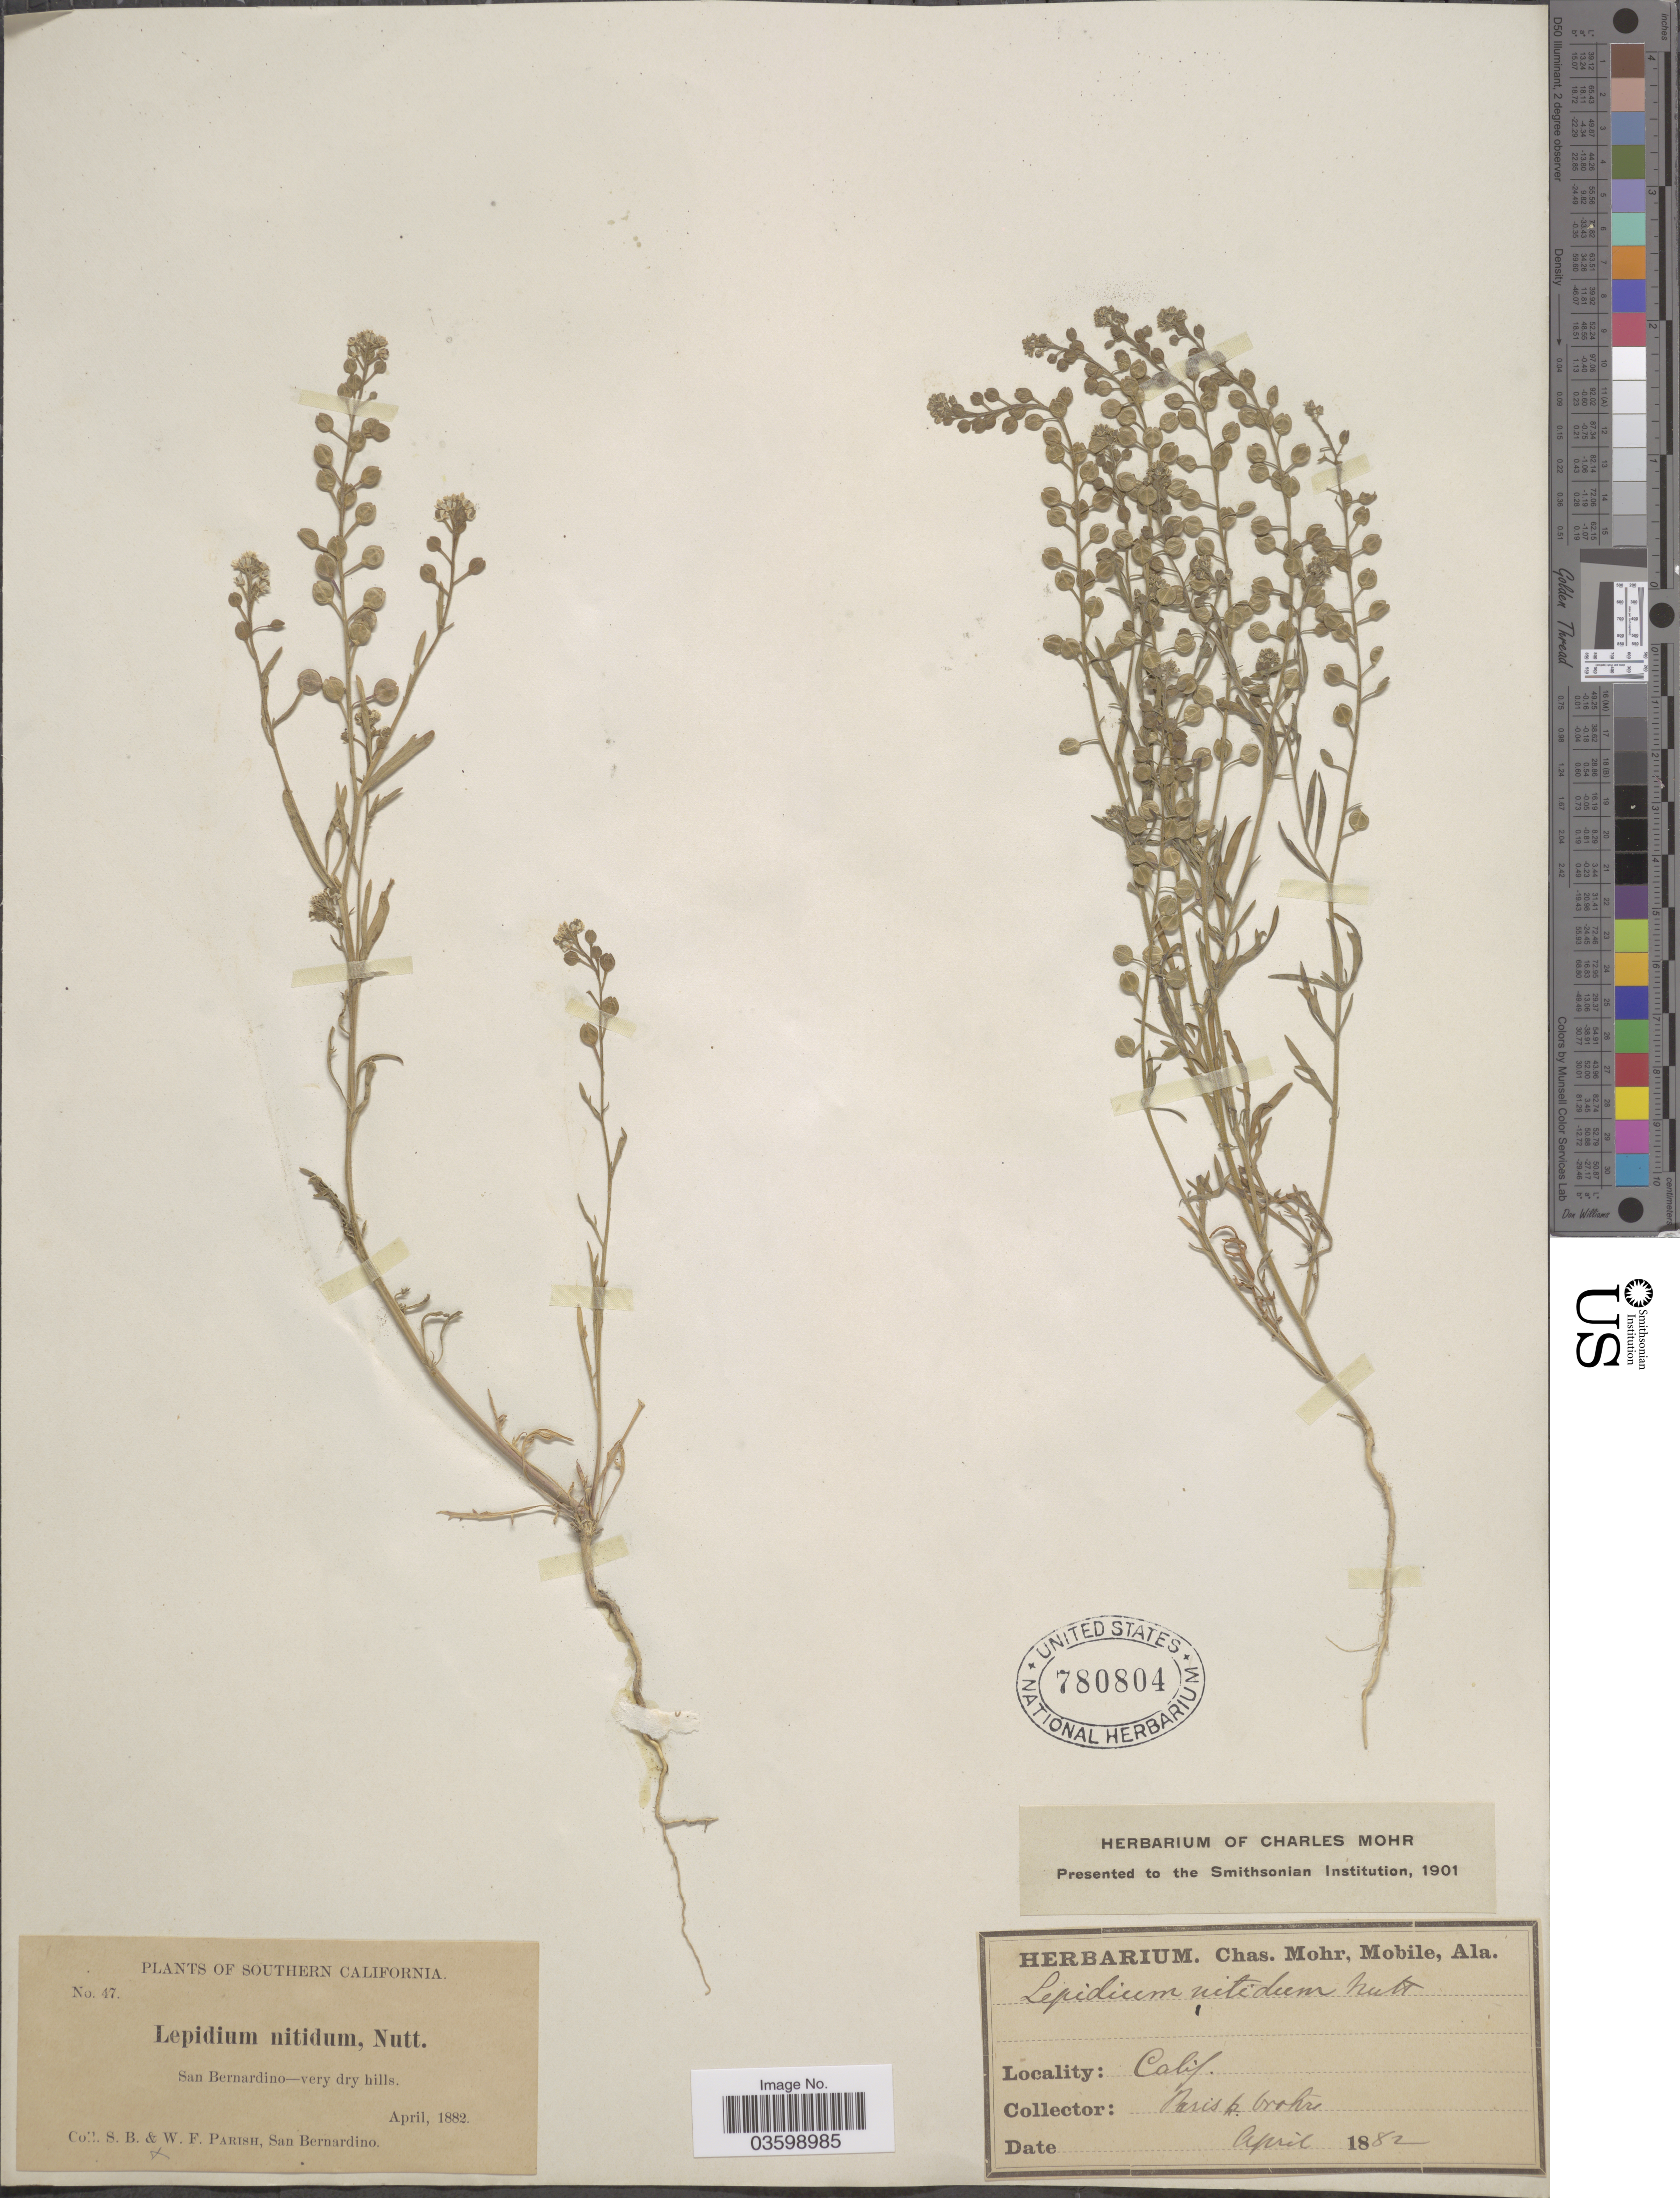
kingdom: Plantae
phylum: Tracheophyta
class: Magnoliopsida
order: Brassicales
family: Brassicaceae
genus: Lepidium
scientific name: Lepidium nitidum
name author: Nutt.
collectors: S. B. Parish & W. F. Parish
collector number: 47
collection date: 1882-04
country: United States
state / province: California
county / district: San Bernardino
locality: Southern California. San Bernardino - very dry hills.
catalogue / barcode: US 780804